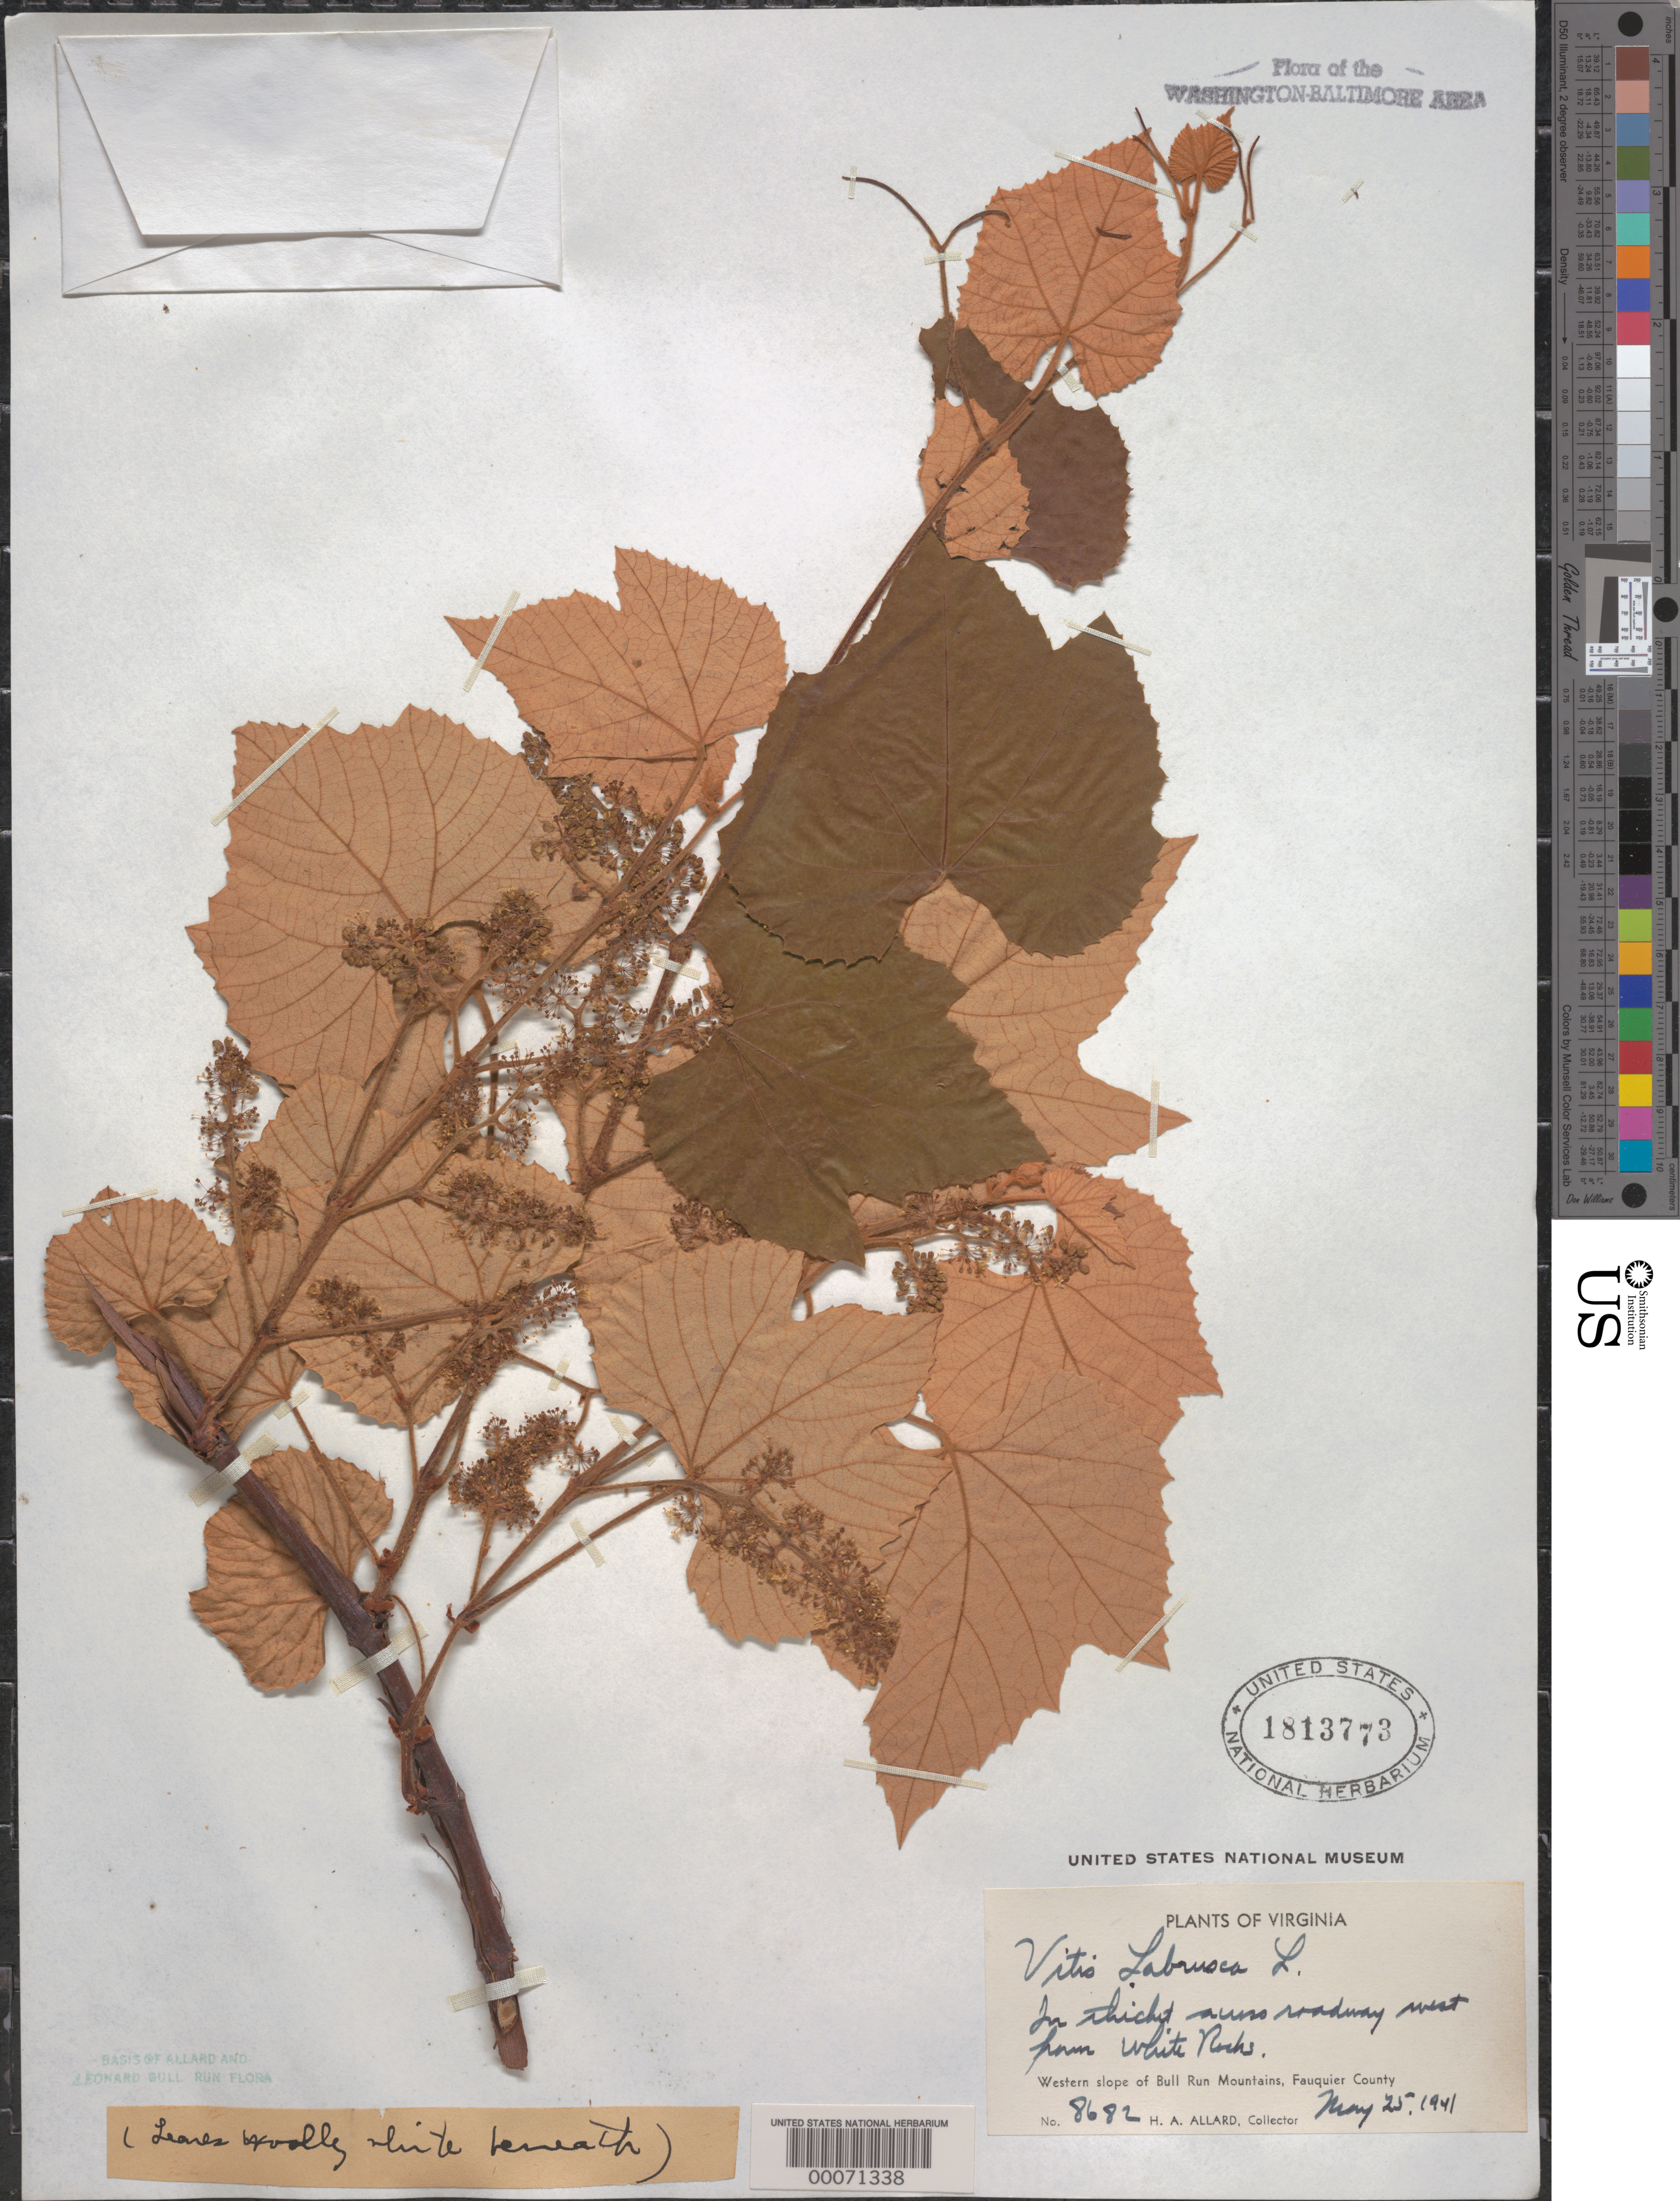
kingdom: Plantae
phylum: Tracheophyta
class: Magnoliopsida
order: Vitales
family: Vitaceae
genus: Vitis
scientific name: Vitis labrusca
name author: L.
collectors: H. A. Allard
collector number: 8682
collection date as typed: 25 May 1941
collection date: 1941-05-25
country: United States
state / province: Virginia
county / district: Fauquier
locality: West of White Rocks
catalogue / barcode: US 1813773